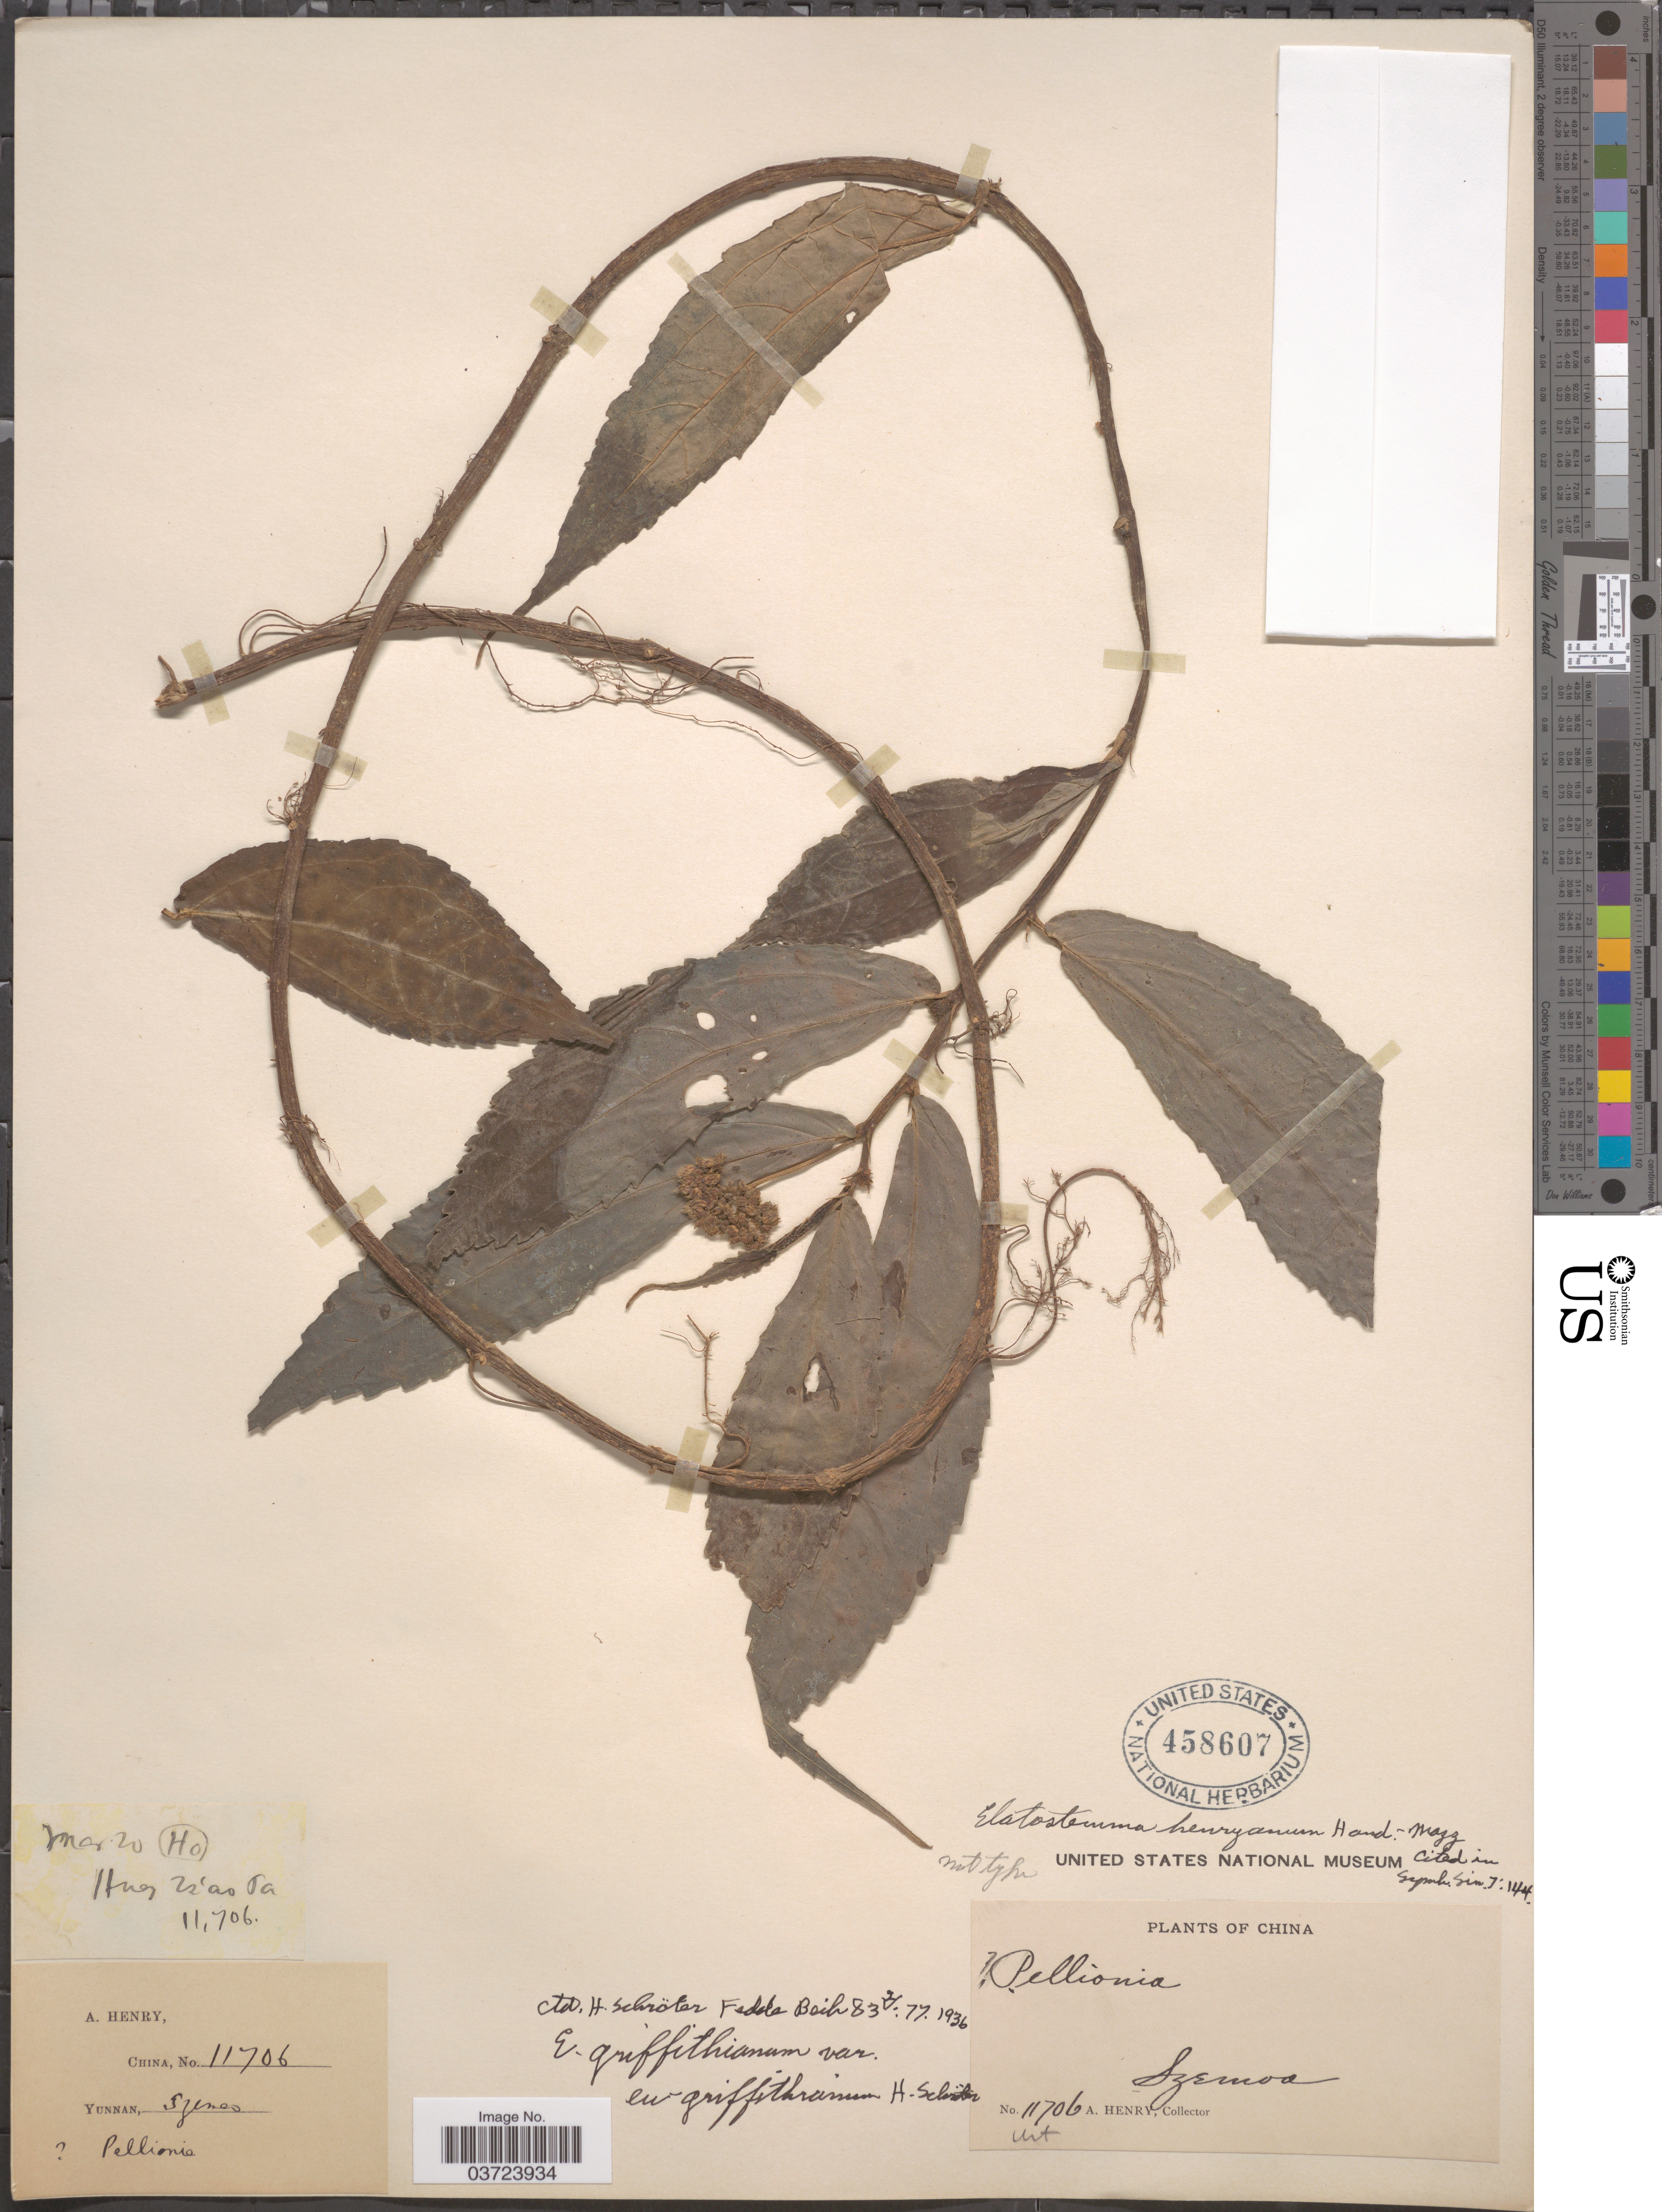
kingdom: Plantae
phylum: Tracheophyta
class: Magnoliopsida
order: Rosales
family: Urticaceae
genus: Elatostema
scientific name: Elatostema griffithianum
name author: (Wedd.) Hallier f.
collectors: A. Henry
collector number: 11706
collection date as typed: Transcribed d/m/y: /3/20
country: China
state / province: Yunnan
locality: Szemoa. Huo Sz'ao Pa.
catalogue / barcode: US 458607